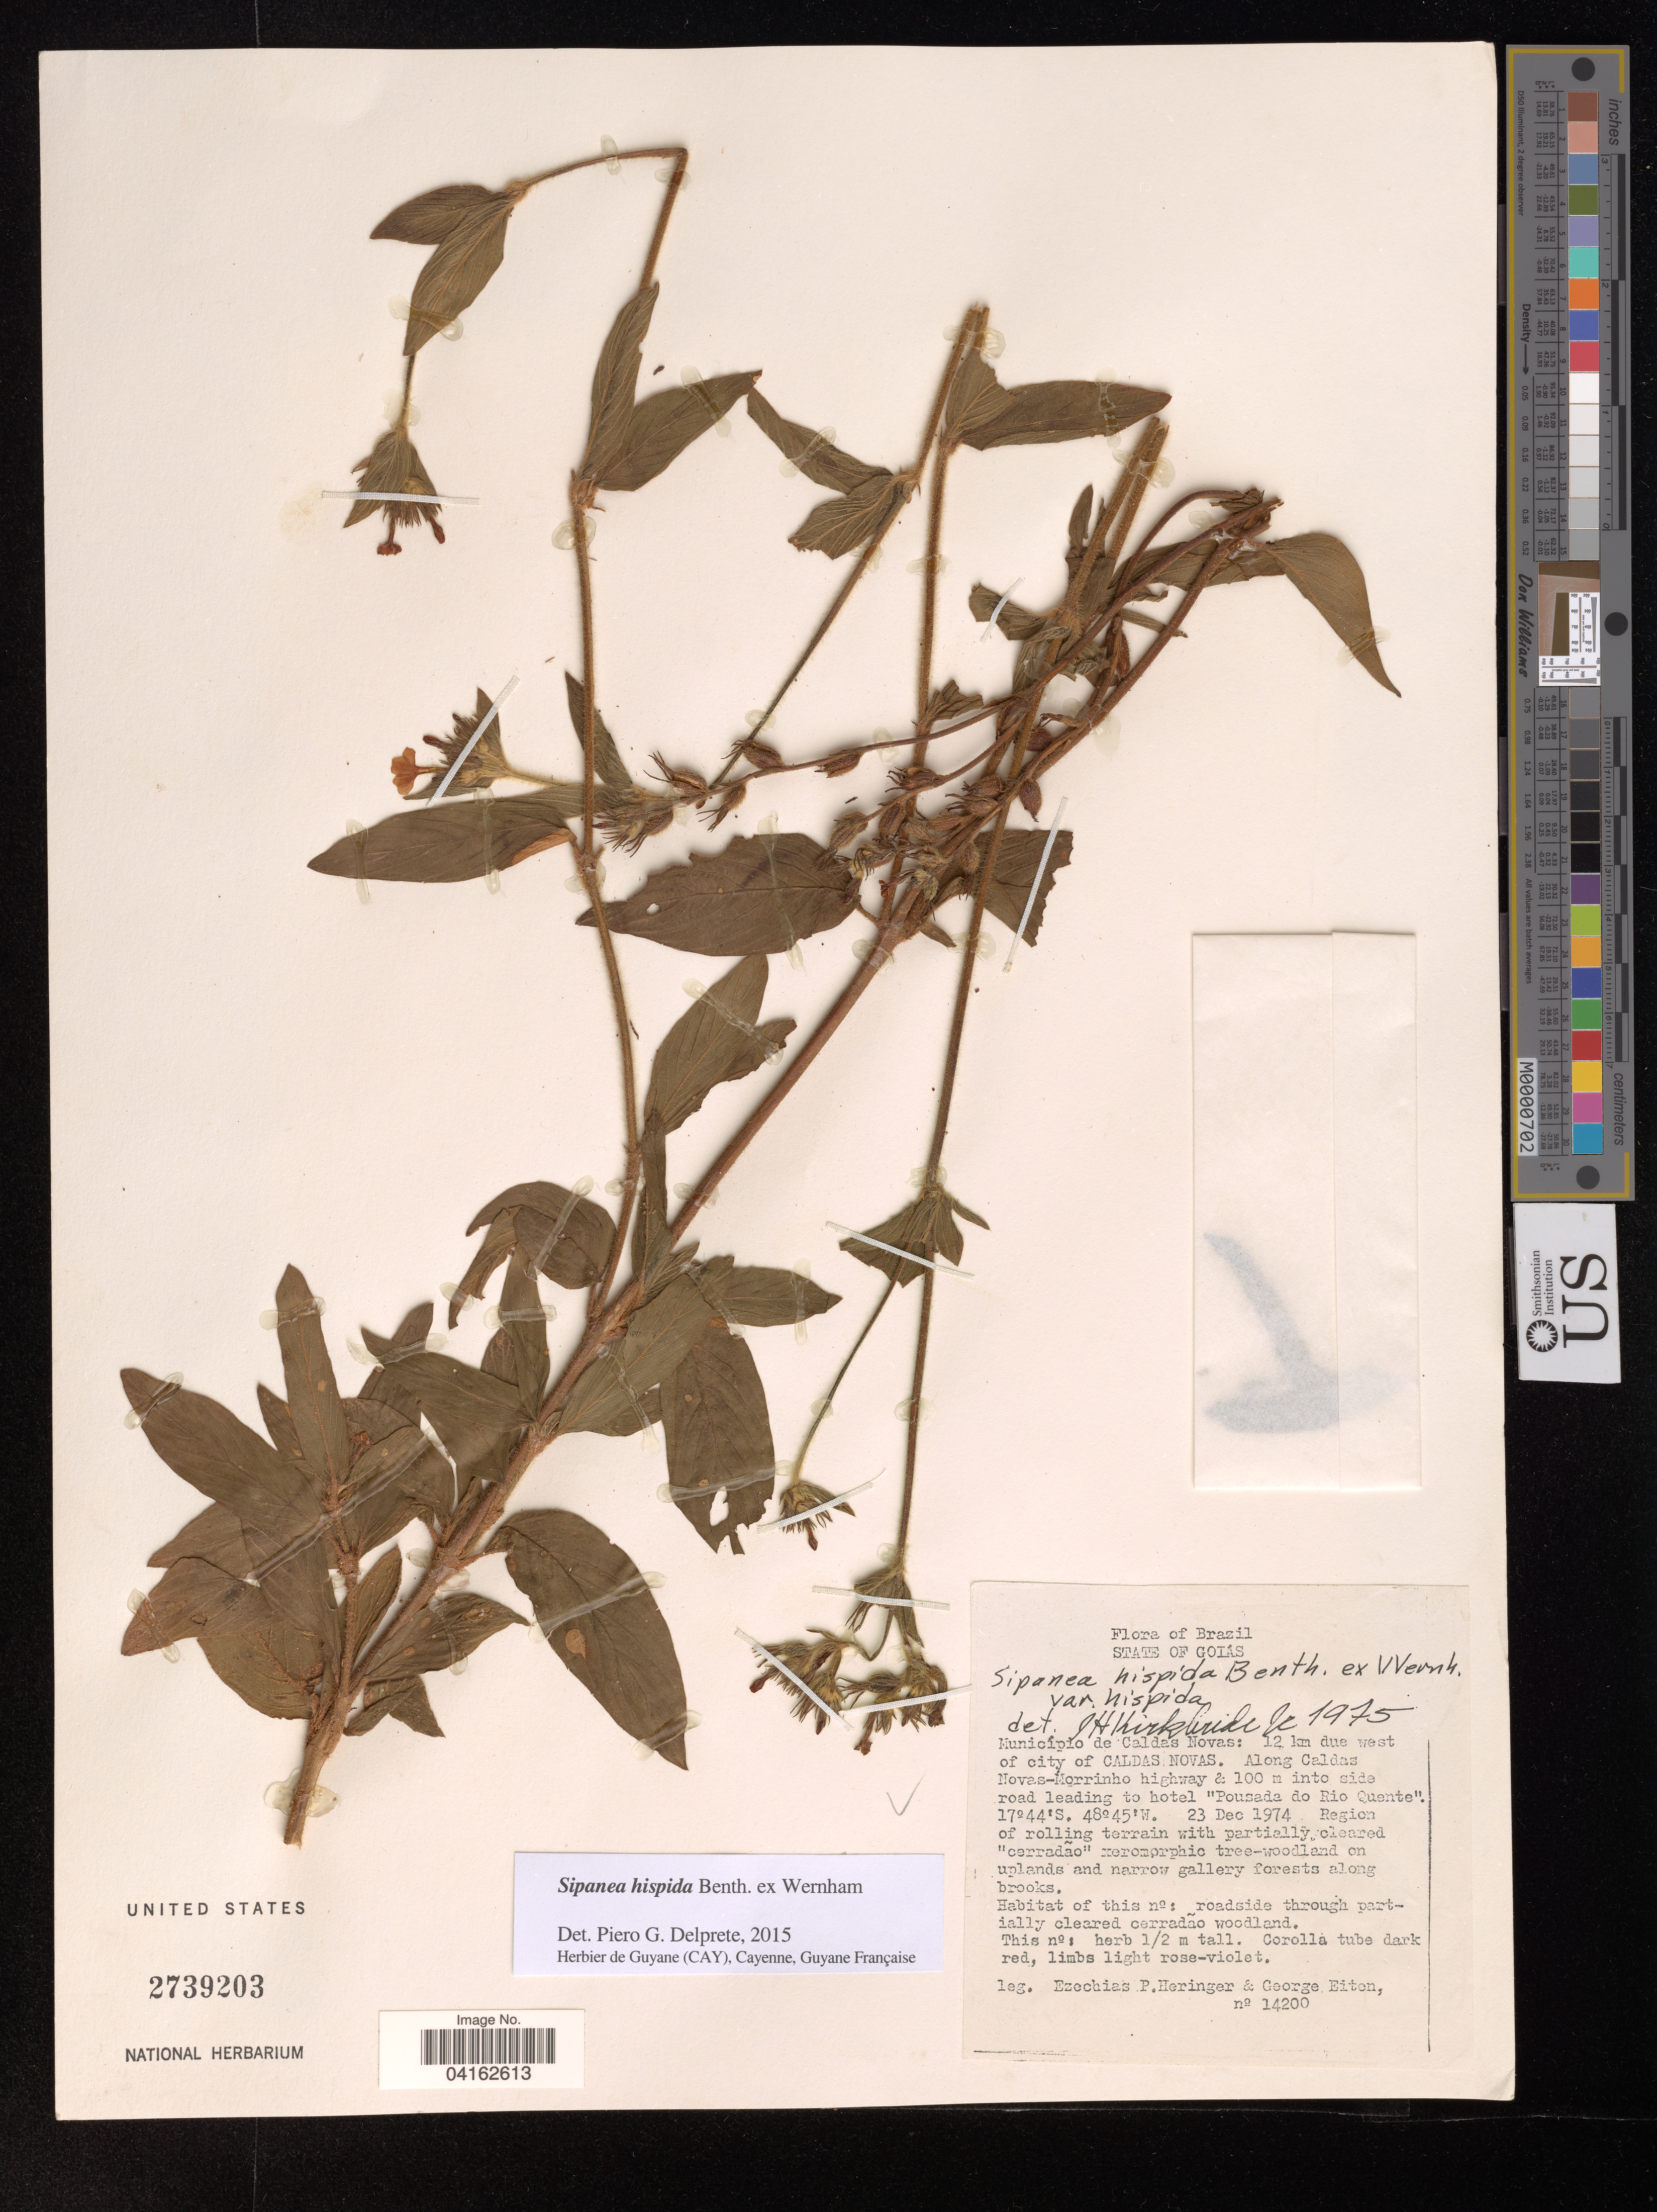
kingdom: Plantae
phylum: Tracheophyta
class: Magnoliopsida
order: Gentianales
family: Rubiaceae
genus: Sipanea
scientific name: Sipanea hispida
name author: Benth. ex Wernham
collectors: E. P. Heringer & G. Eiten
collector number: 14200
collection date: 1974-12-23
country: Brazil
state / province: Goiás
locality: Município de Caldas Novas: 12 km due west of city of Caldas Novas. Along Caldas Novas-Morrinho highway & 100 m into side road leading to hotel "Pousada do Rio Quente".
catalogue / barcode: US 2739203